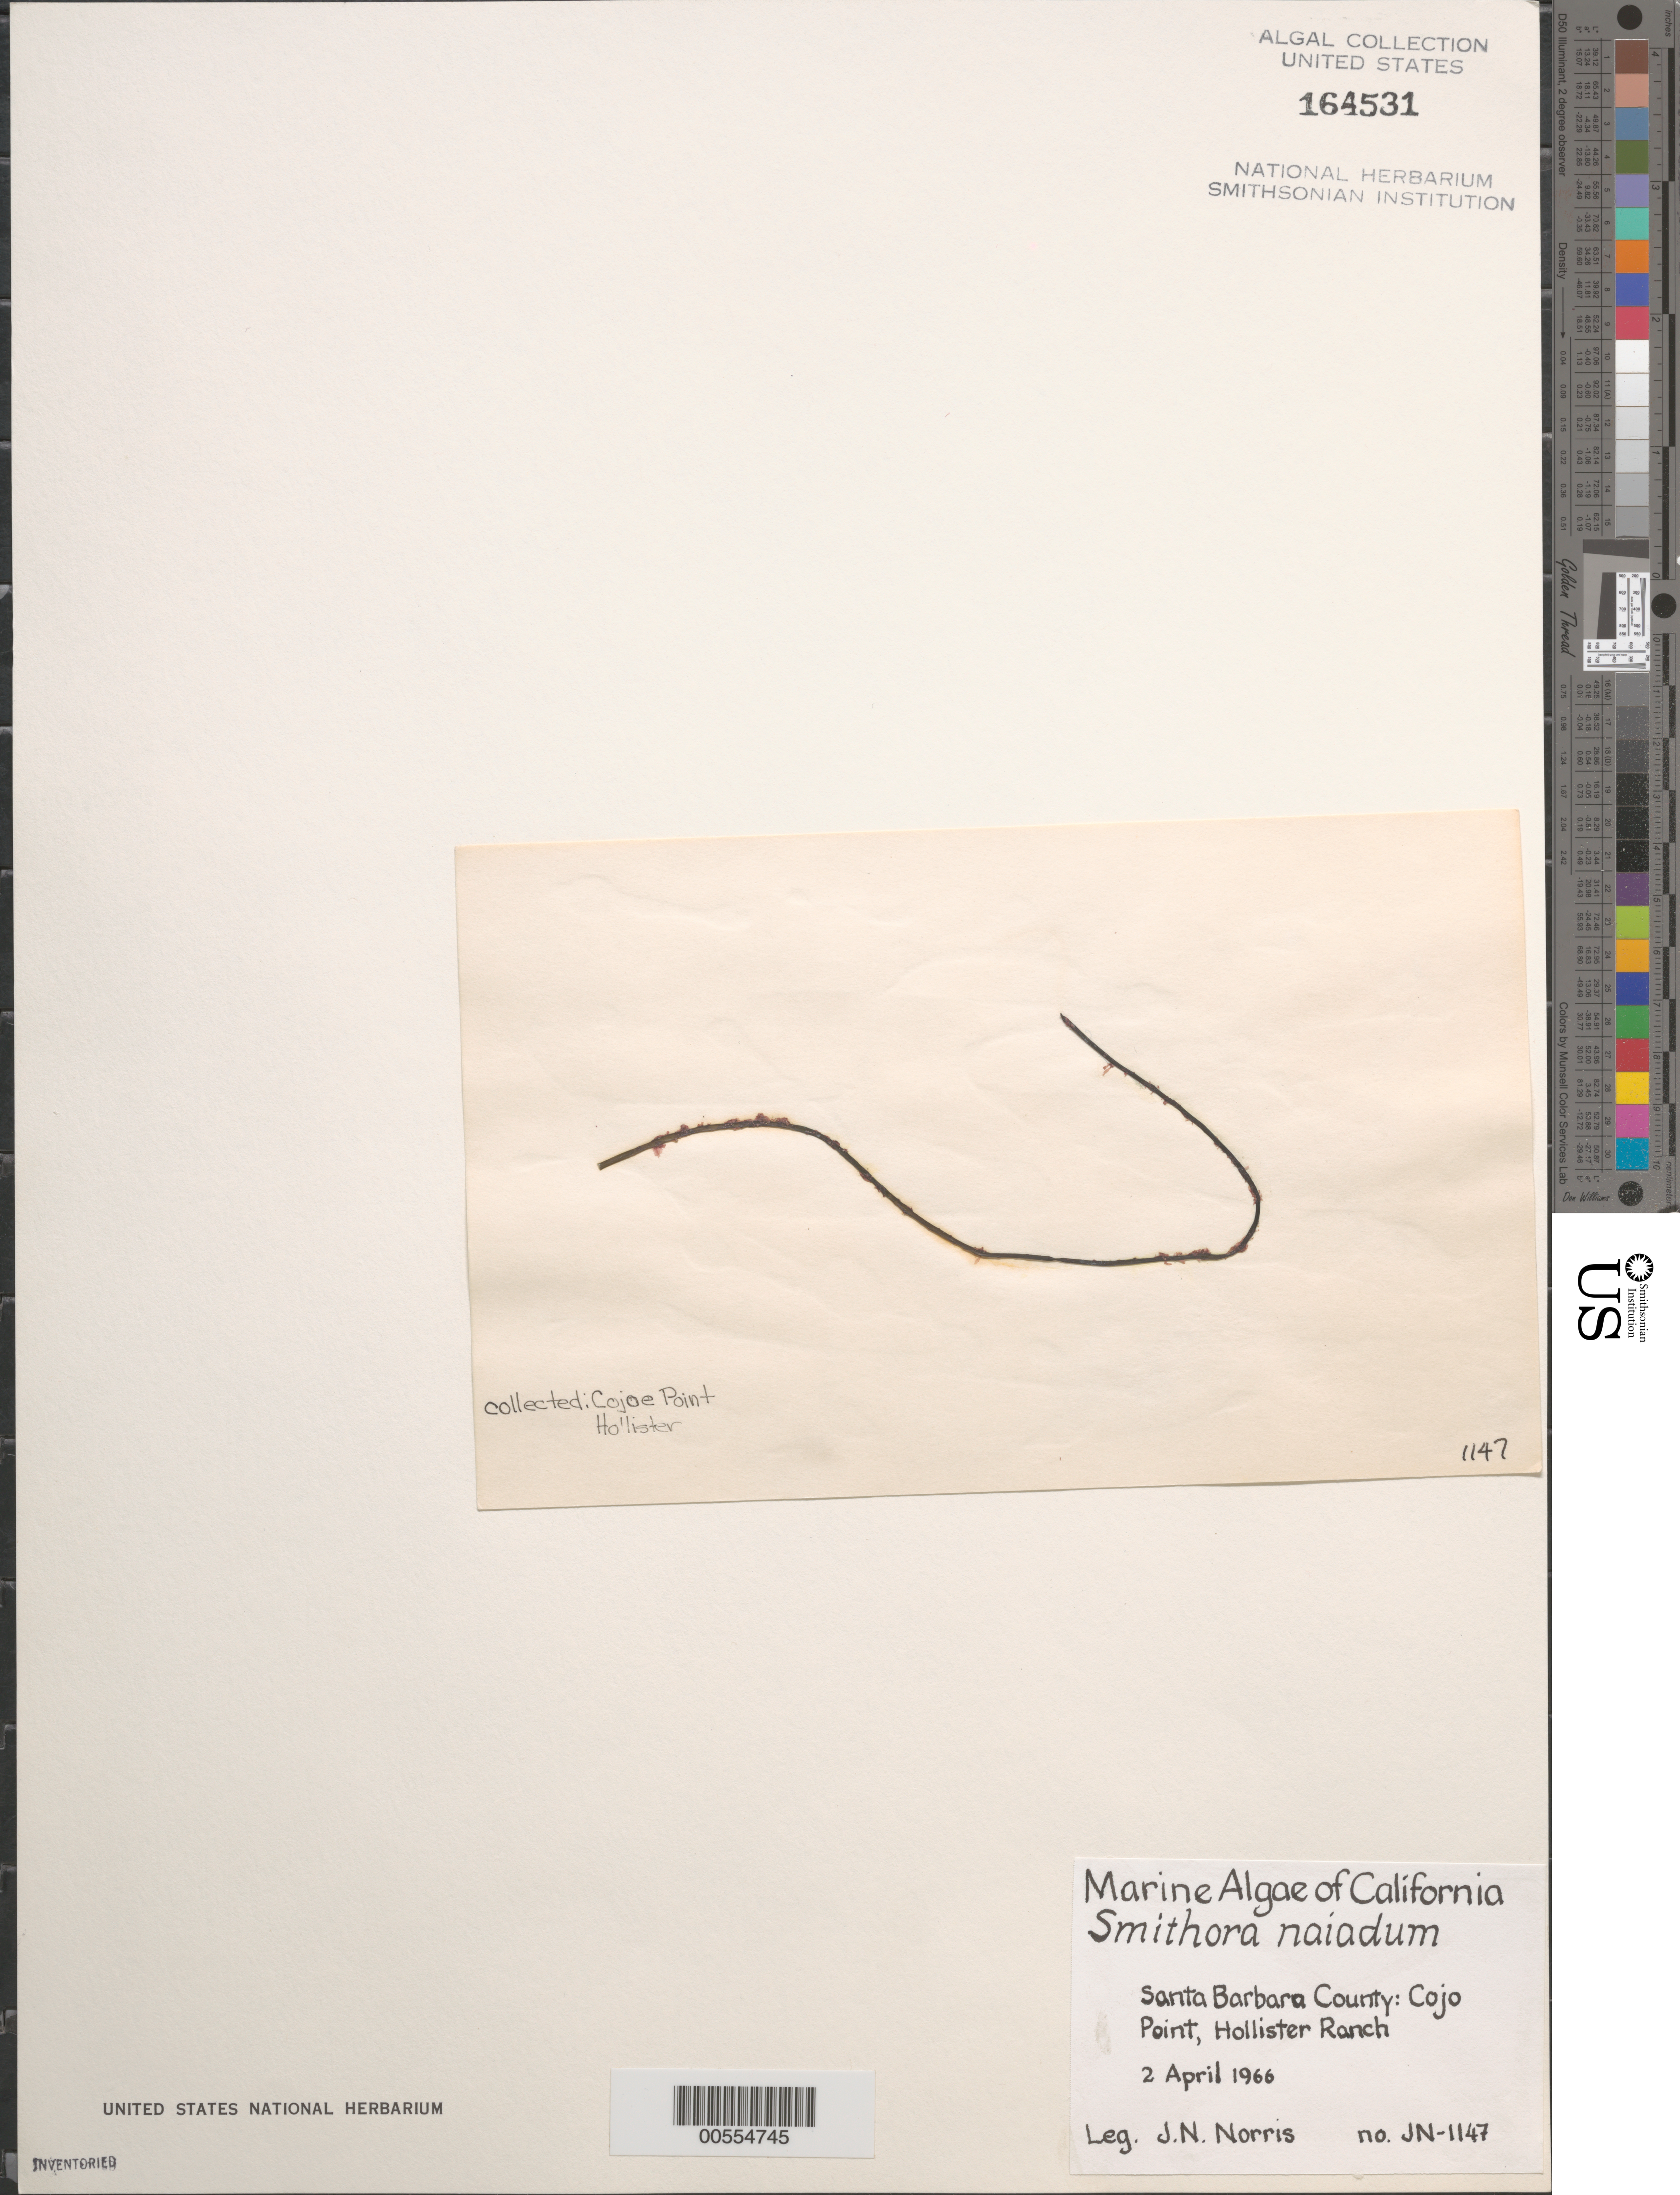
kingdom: Plantae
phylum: Rhodophyta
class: Compsopogonophyceae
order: Erythropeltidales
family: Erythrotrichiaceae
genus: Smithora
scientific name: Smithora naiadum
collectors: J. N. Norris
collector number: JN-1147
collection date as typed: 02 Apr 1966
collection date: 1966-04-02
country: United States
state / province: California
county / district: Santa Barbara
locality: Cojo Point, Hollister Ranch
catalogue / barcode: US 164531